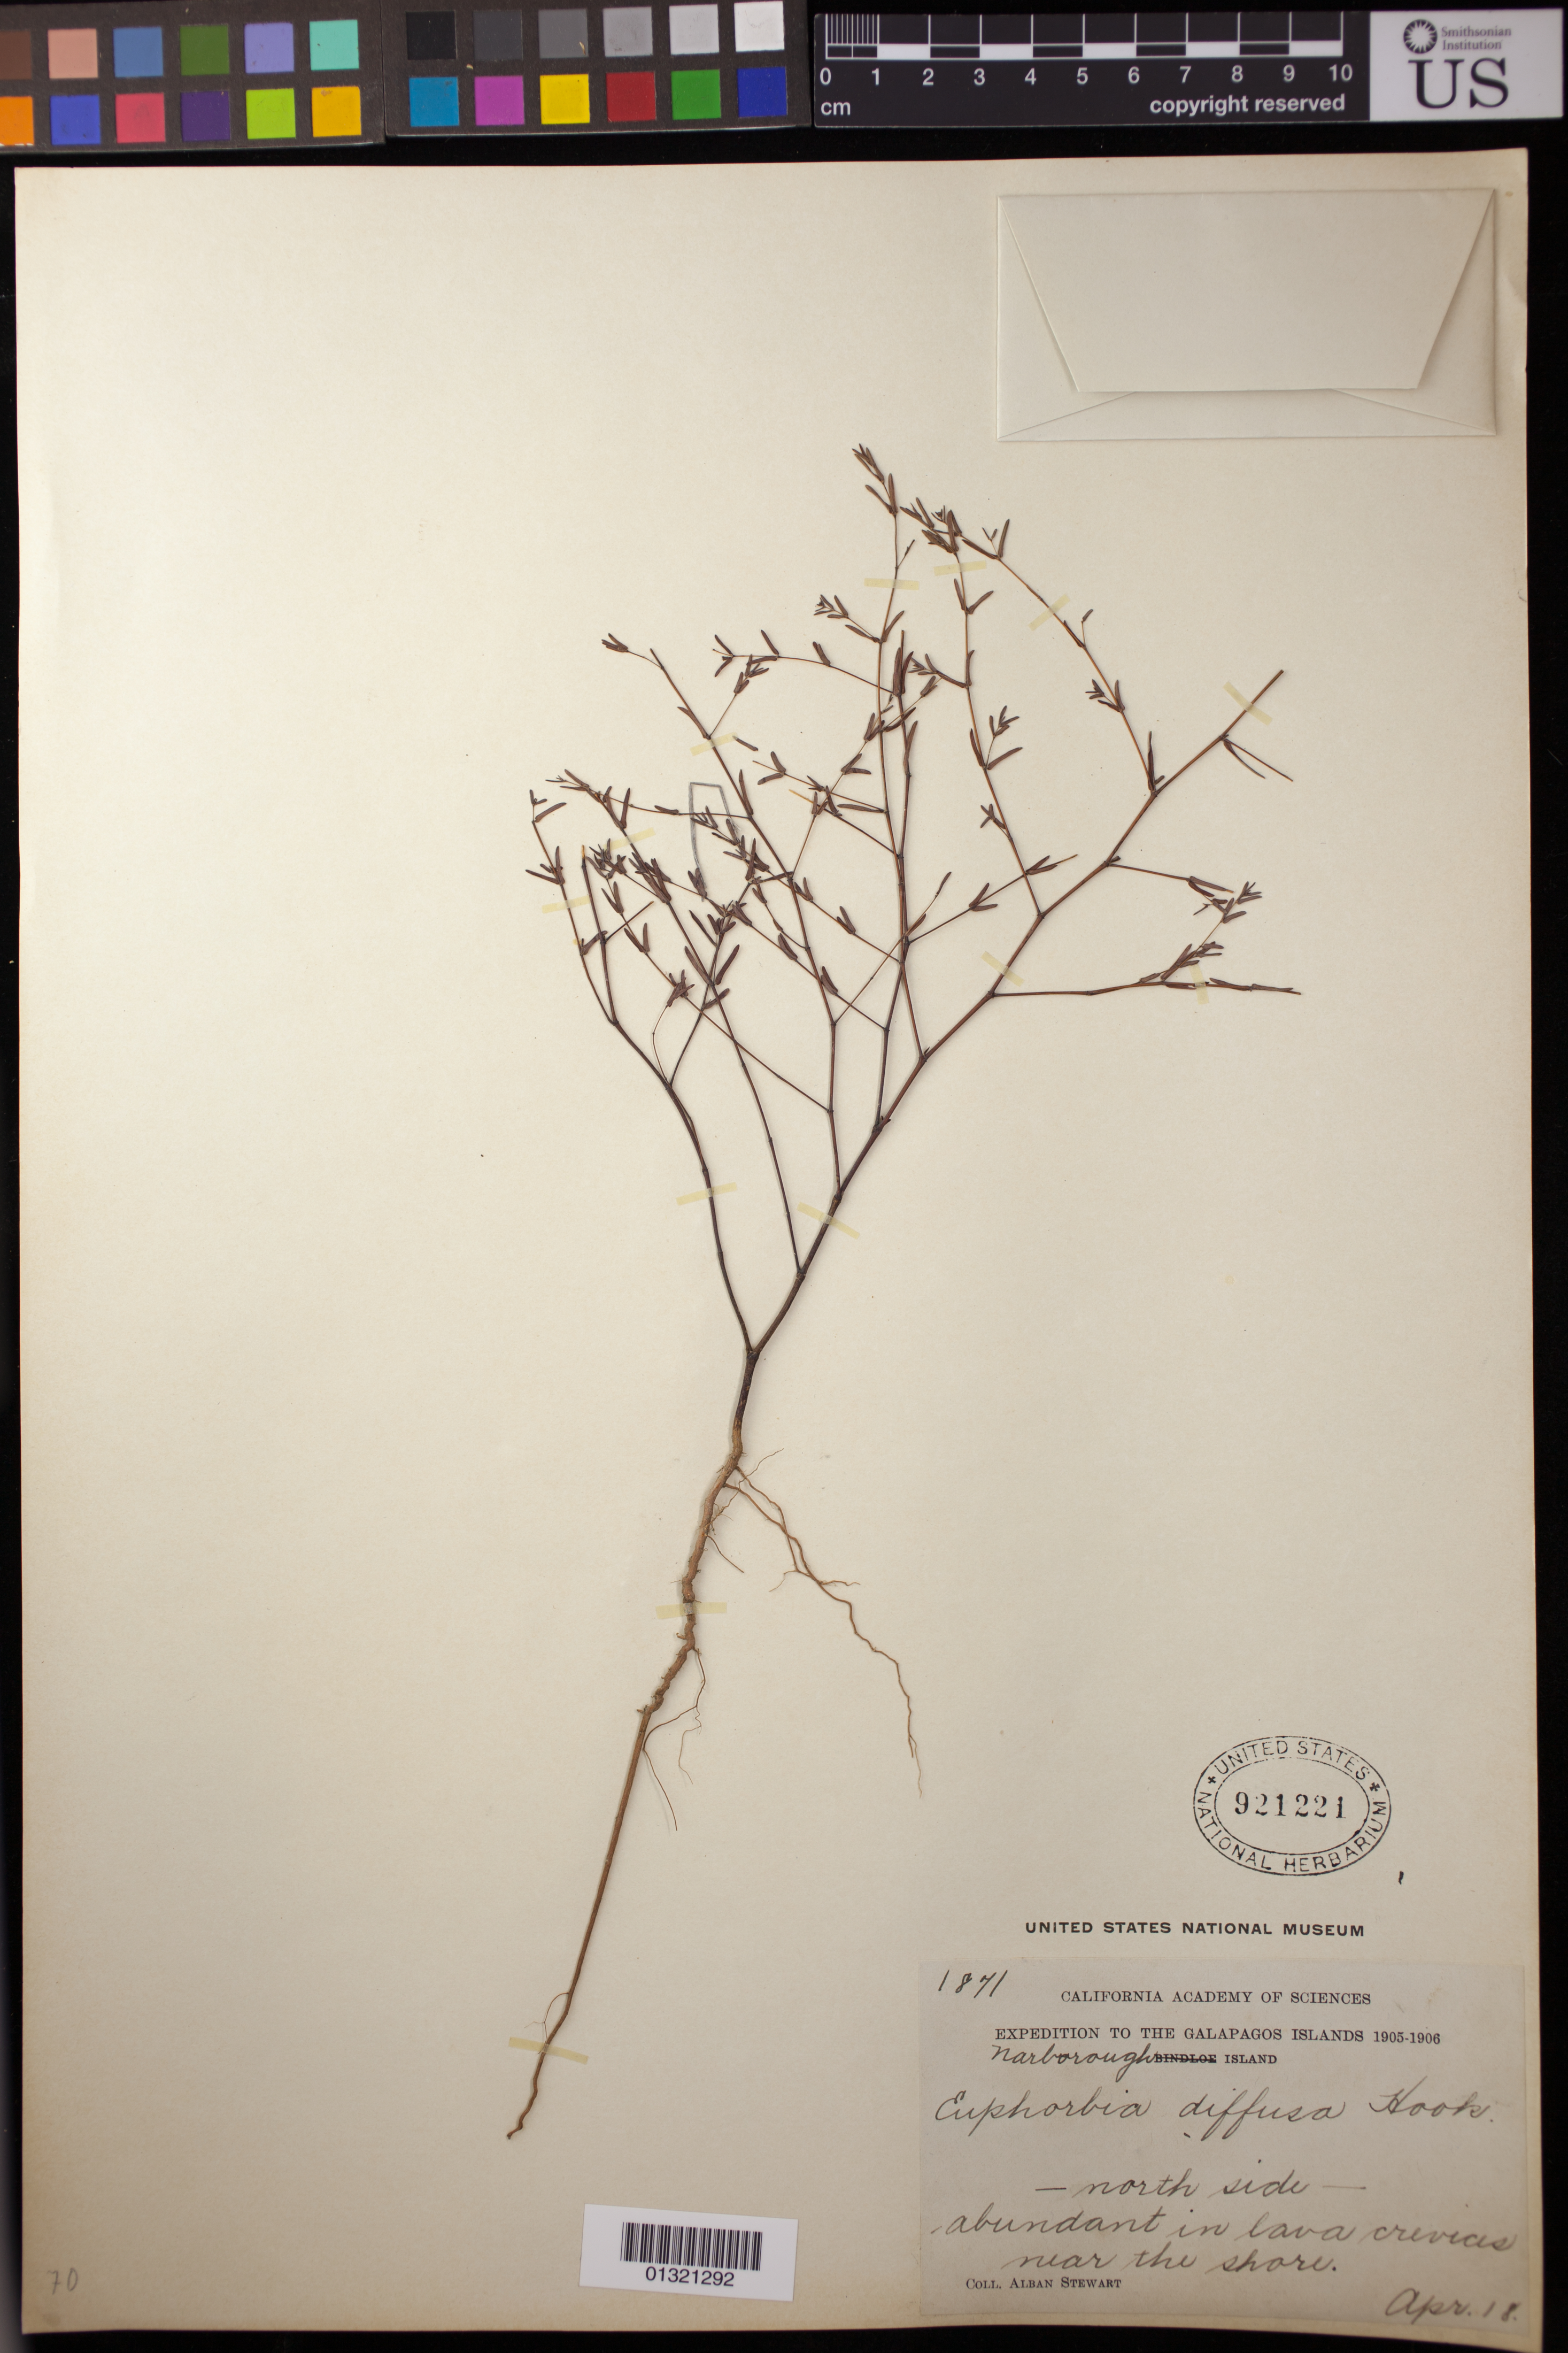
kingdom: Plantae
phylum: Tracheophyta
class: Magnoliopsida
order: Malpighiales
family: Euphorbiaceae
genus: Euphorbia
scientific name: Euphorbia punctulata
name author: Andersson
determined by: Strong, Mark T., (BOT), Smithsonian Institution - National Museum of Natural History (UNITED STATES)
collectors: A. Stewart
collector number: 1871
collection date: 1906-04-18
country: Ecuador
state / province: Colón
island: Fernandina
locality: Narborough Island, north side, near the shore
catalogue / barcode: US 921221